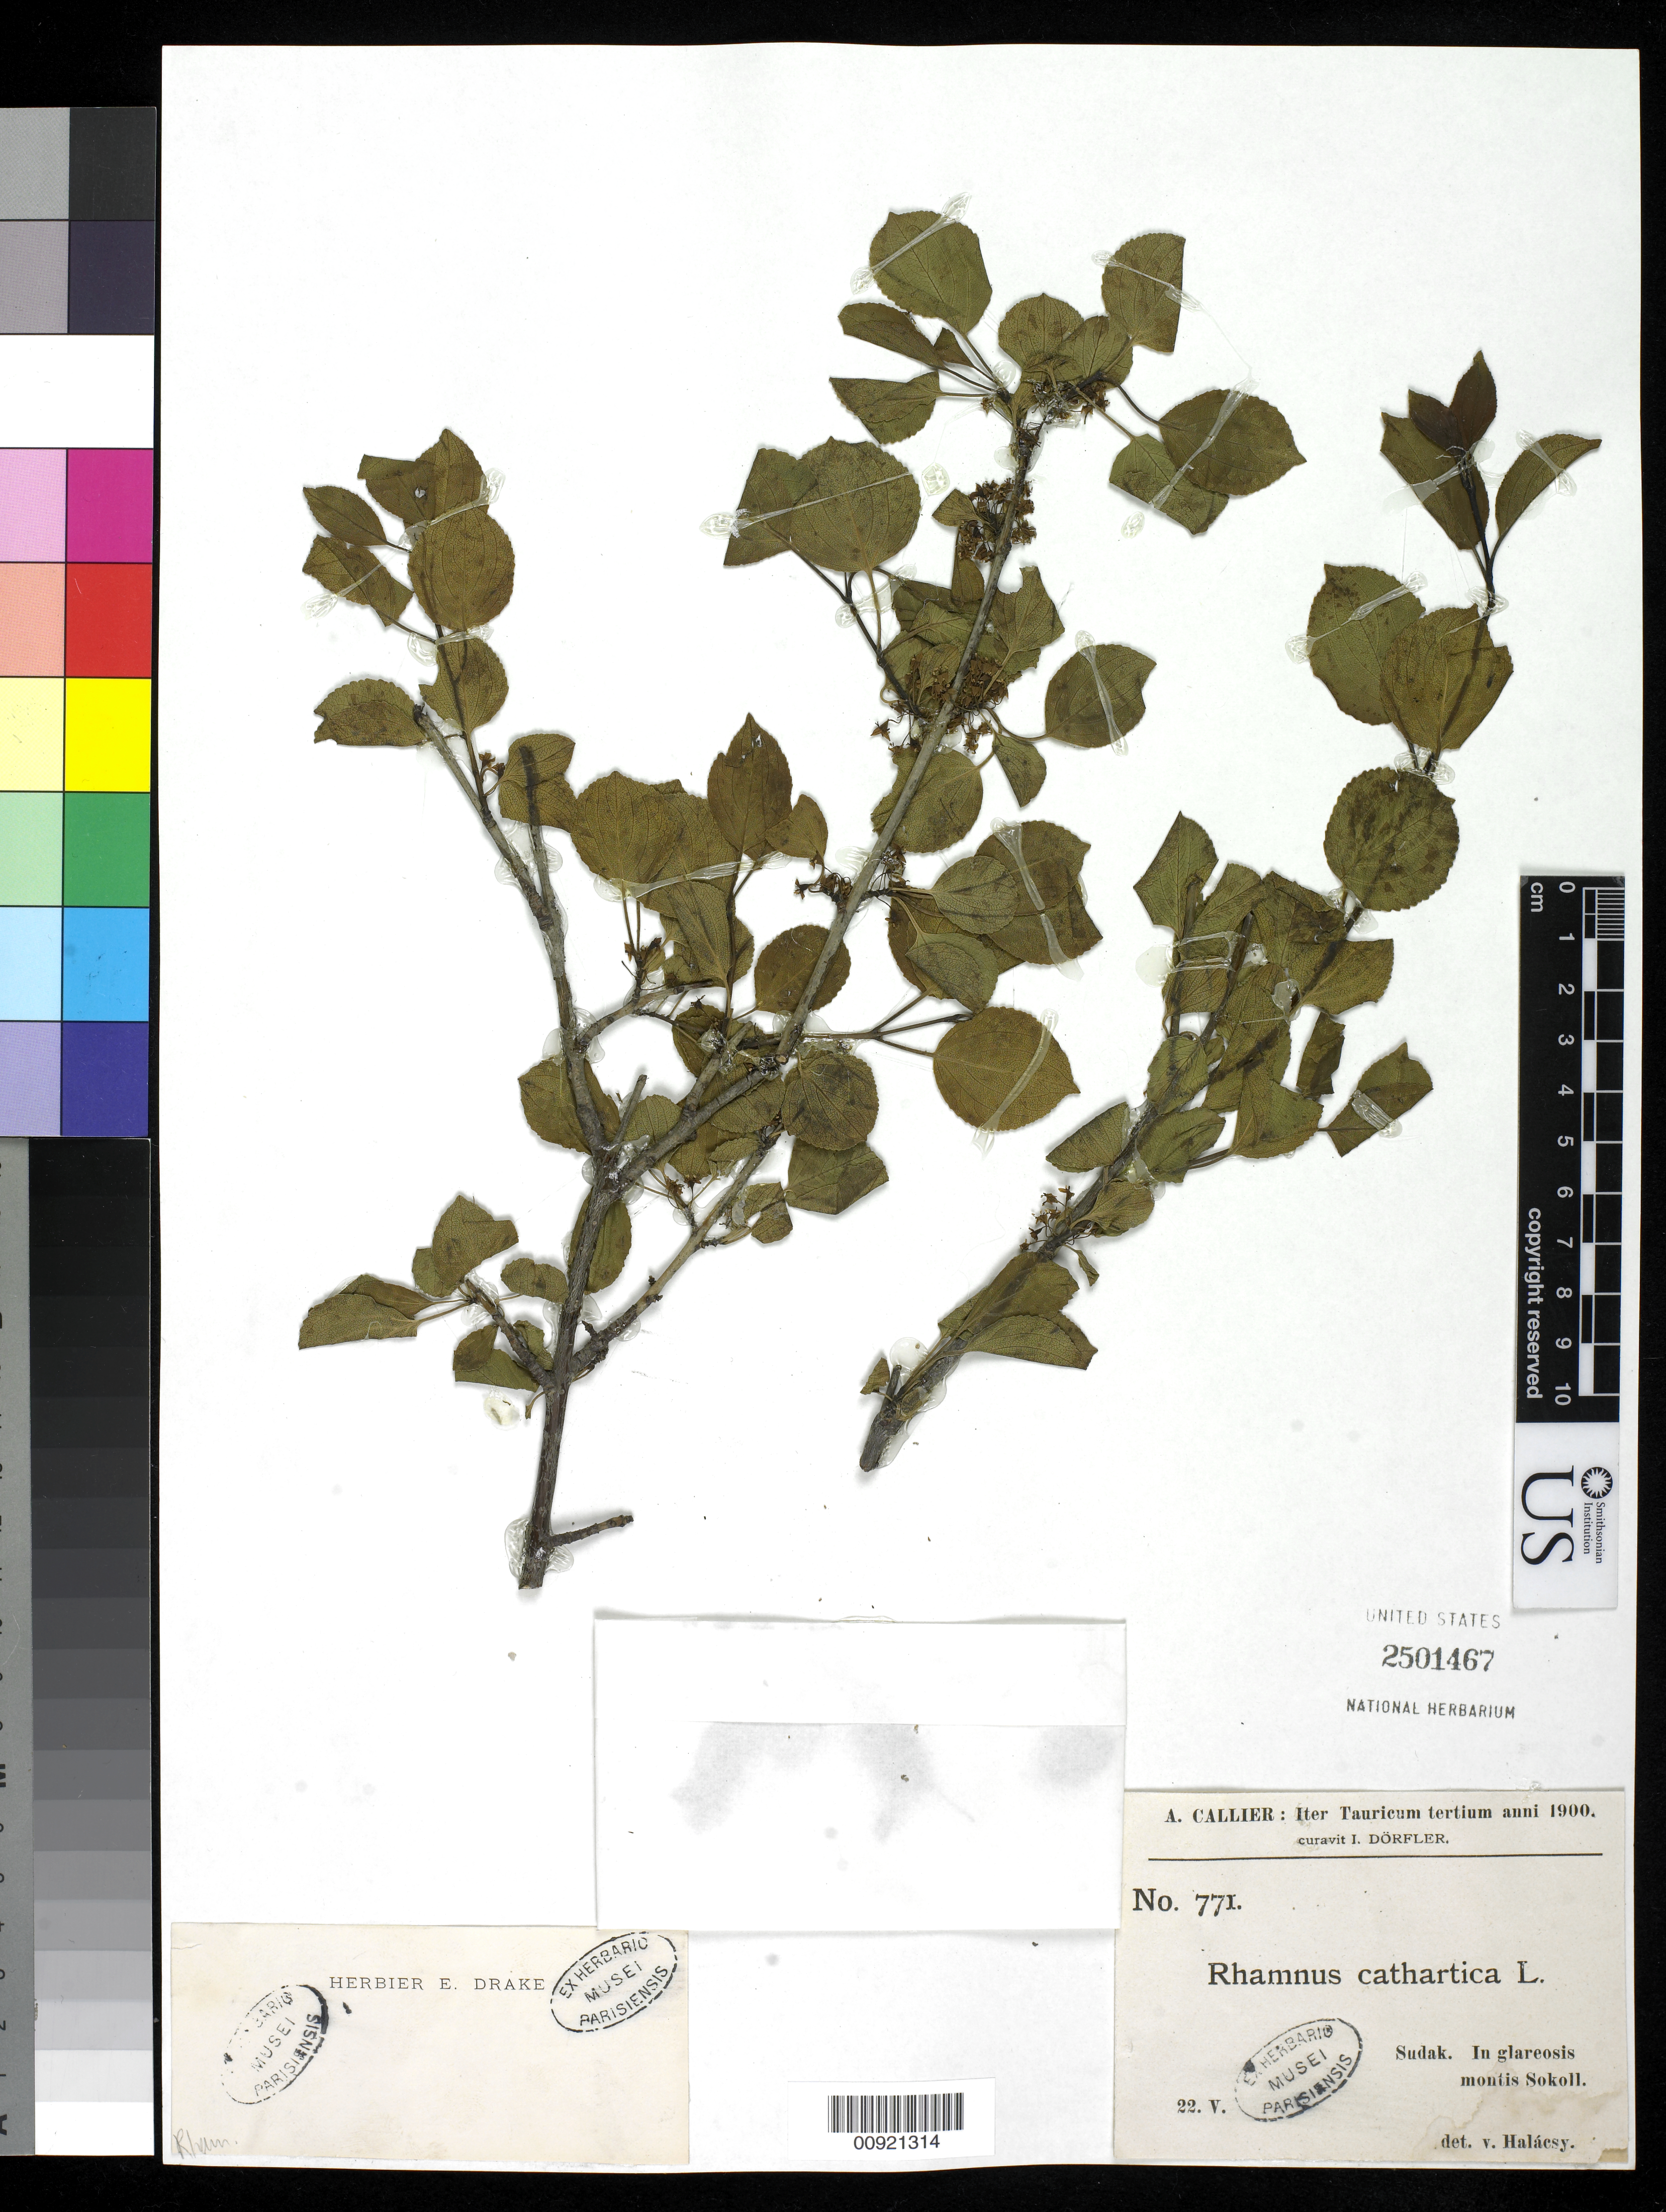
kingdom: Plantae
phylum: Tracheophyta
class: Magnoliopsida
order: Rosales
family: Rhamnaceae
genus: Rhamnus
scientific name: Rhamnus cathartica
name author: L.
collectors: C. A. Callier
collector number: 771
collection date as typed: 22 May 1900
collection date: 1900-05-22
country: Ukraine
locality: Sudak.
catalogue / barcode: US 2501467